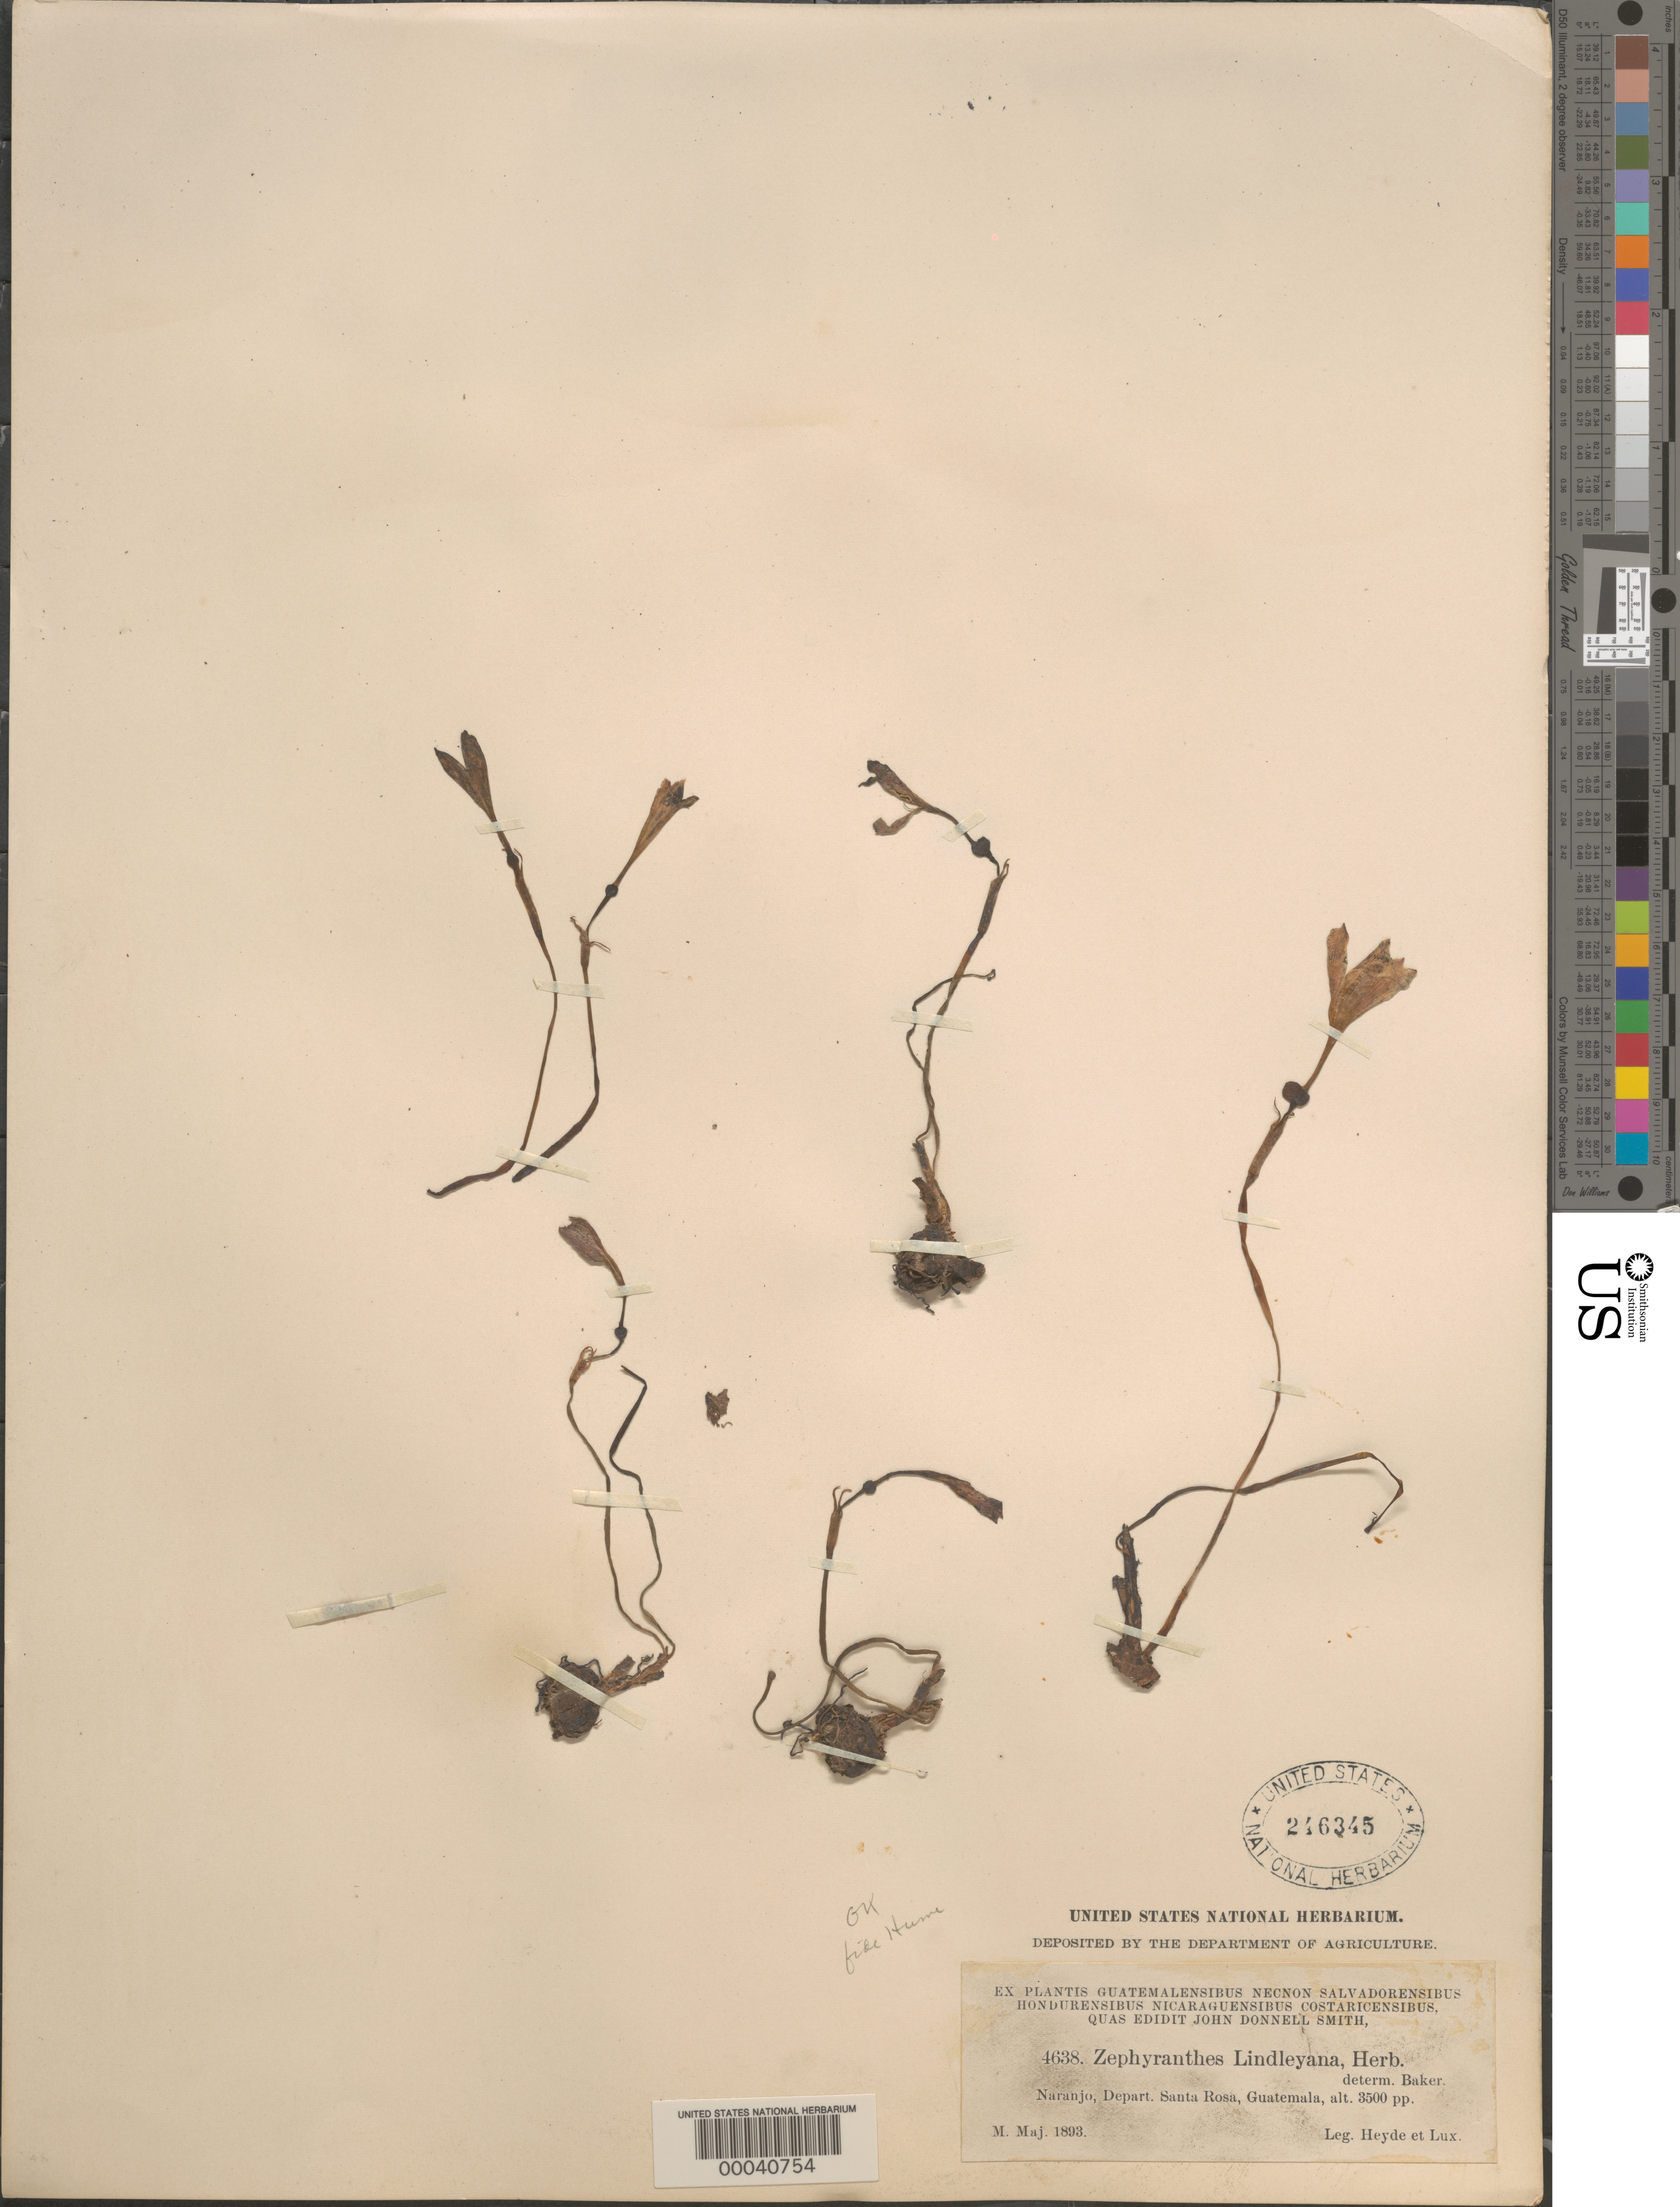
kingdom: Plantae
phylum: Tracheophyta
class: Liliopsida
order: Asparagales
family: Amaryllidaceae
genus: Zephyranthes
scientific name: Zephyranthes lindleyana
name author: Herb.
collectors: E. T. Heyde & E. Lux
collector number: Jds 4368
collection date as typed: May 1893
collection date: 1893-05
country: Guatemala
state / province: Santa Rosa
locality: Naranjo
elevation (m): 1100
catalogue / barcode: US 246345